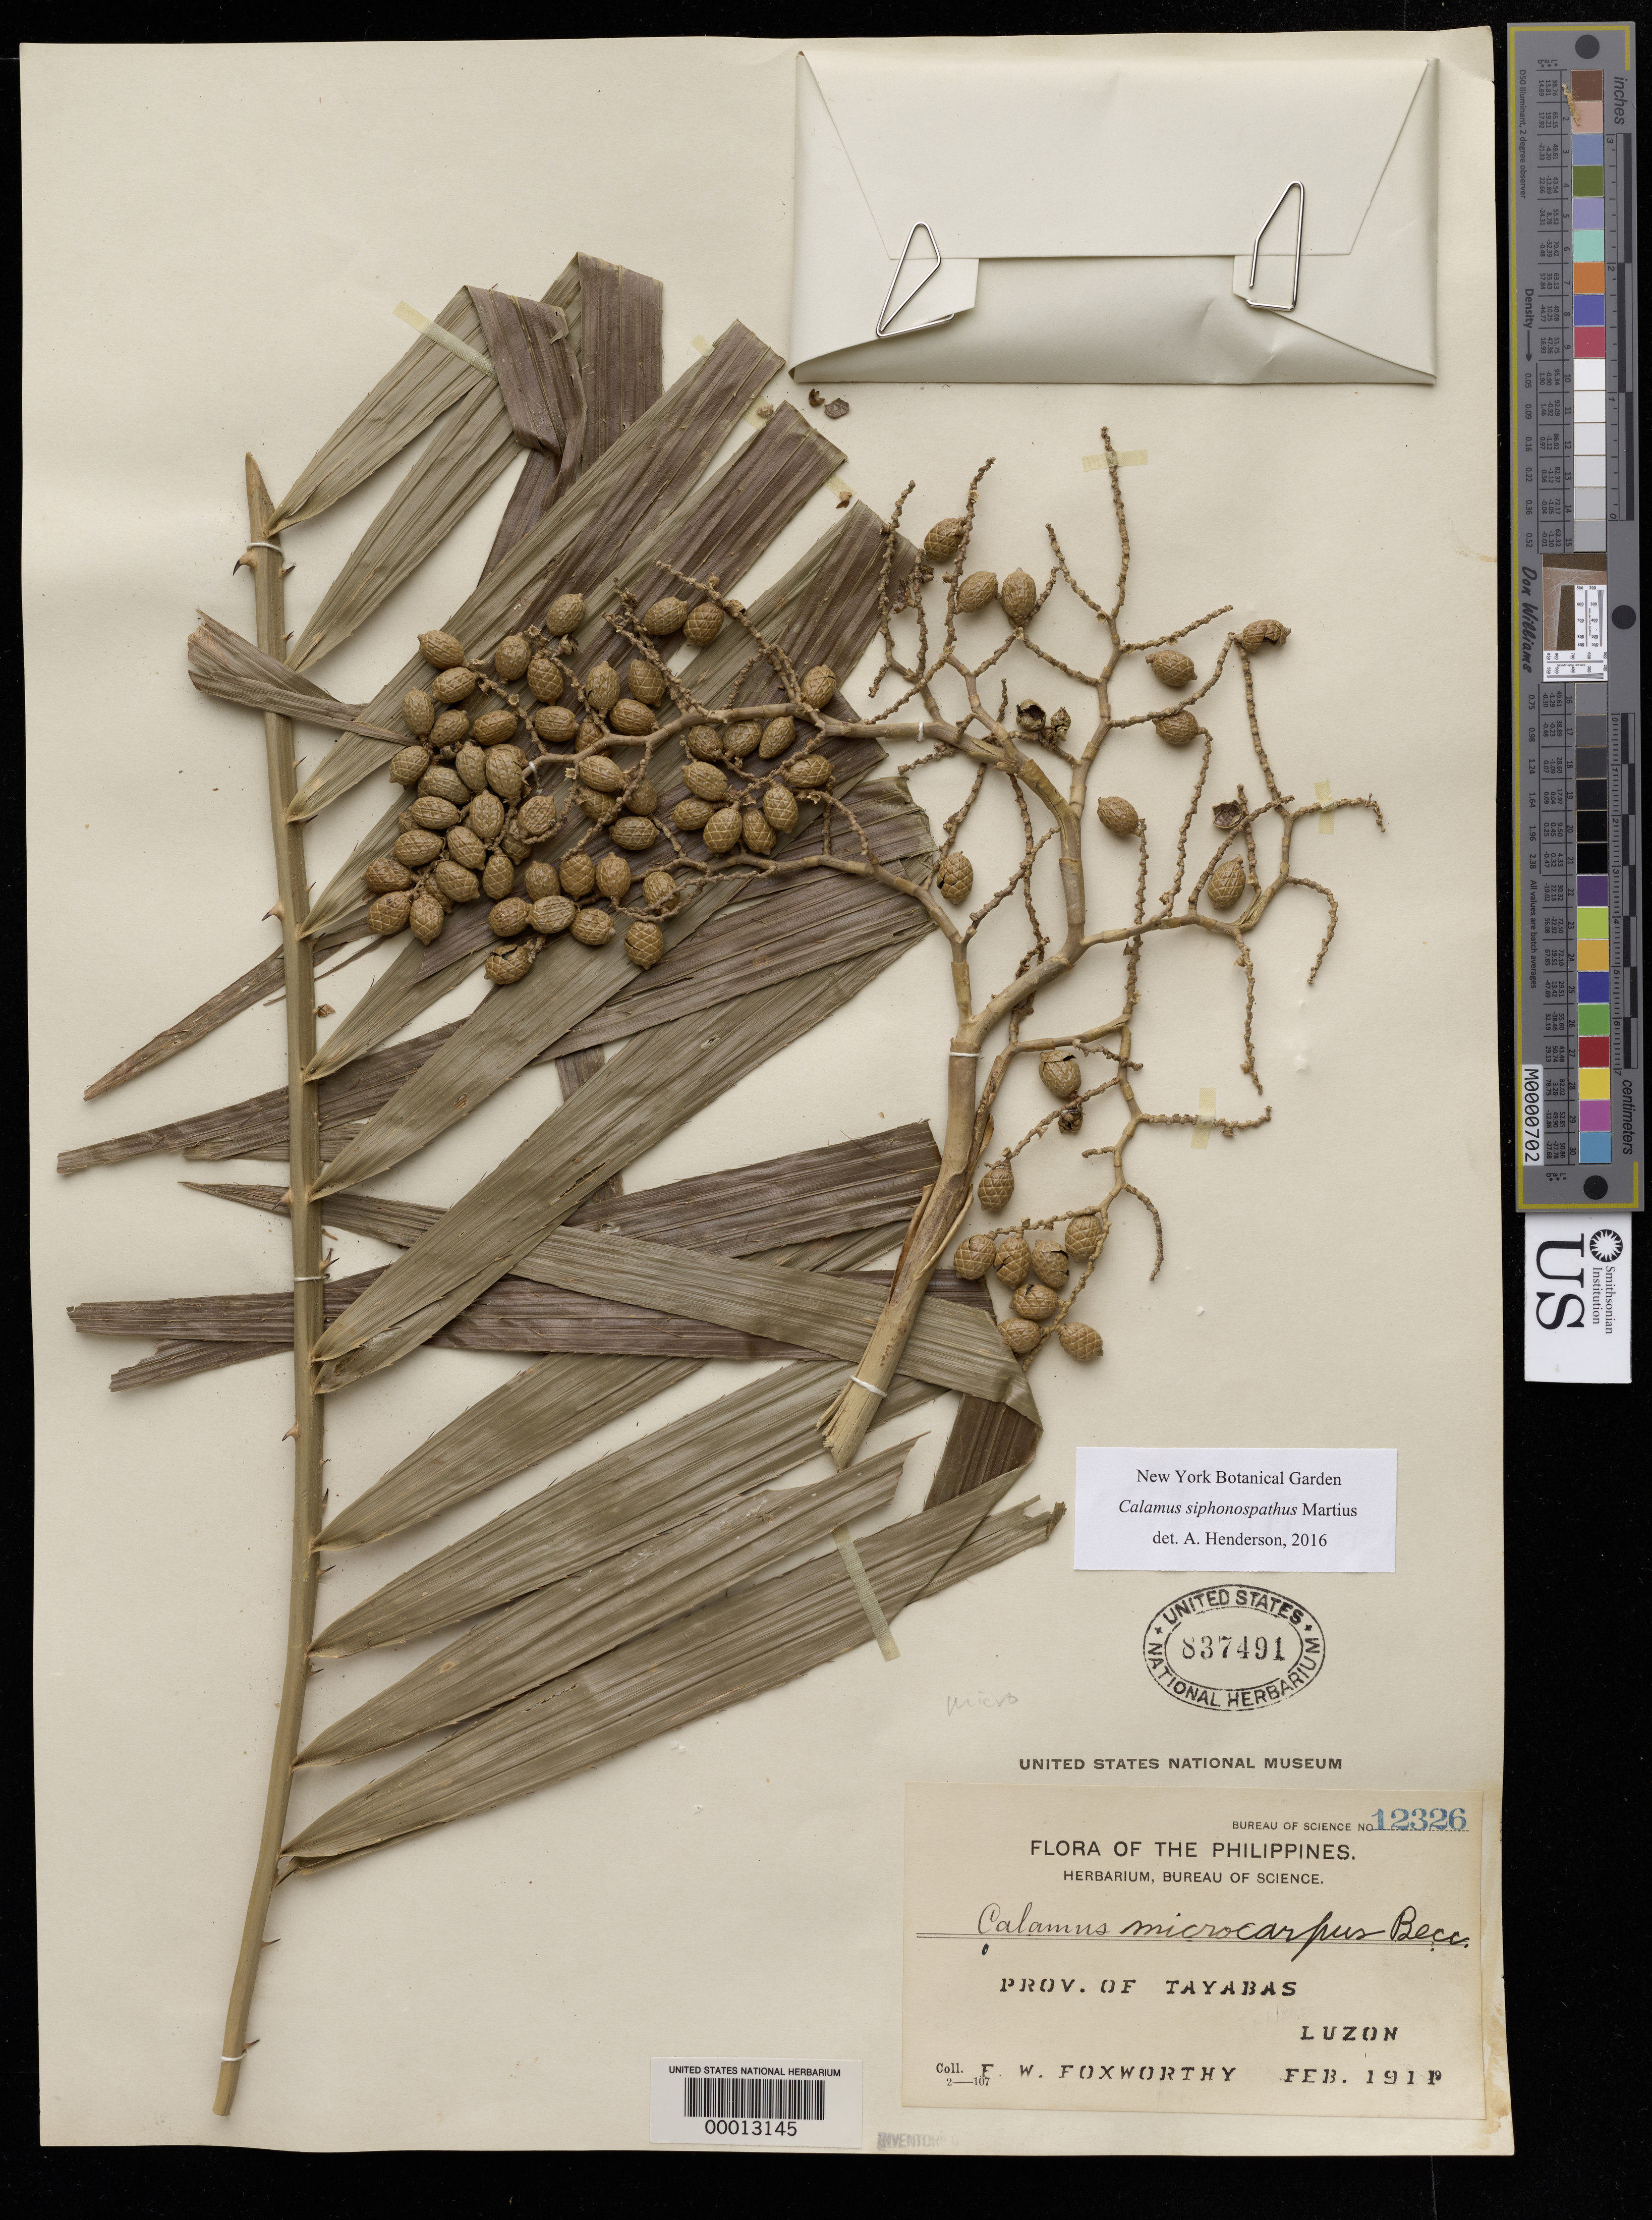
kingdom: Plantae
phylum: Tracheophyta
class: Liliopsida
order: Arecales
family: Arecaceae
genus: Calamus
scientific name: Calamus siphonospathus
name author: Martius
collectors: F. W. Foxworthy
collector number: Bureau of Science 12326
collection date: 1911-02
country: Philippines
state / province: Central Luzon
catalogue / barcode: US 837491